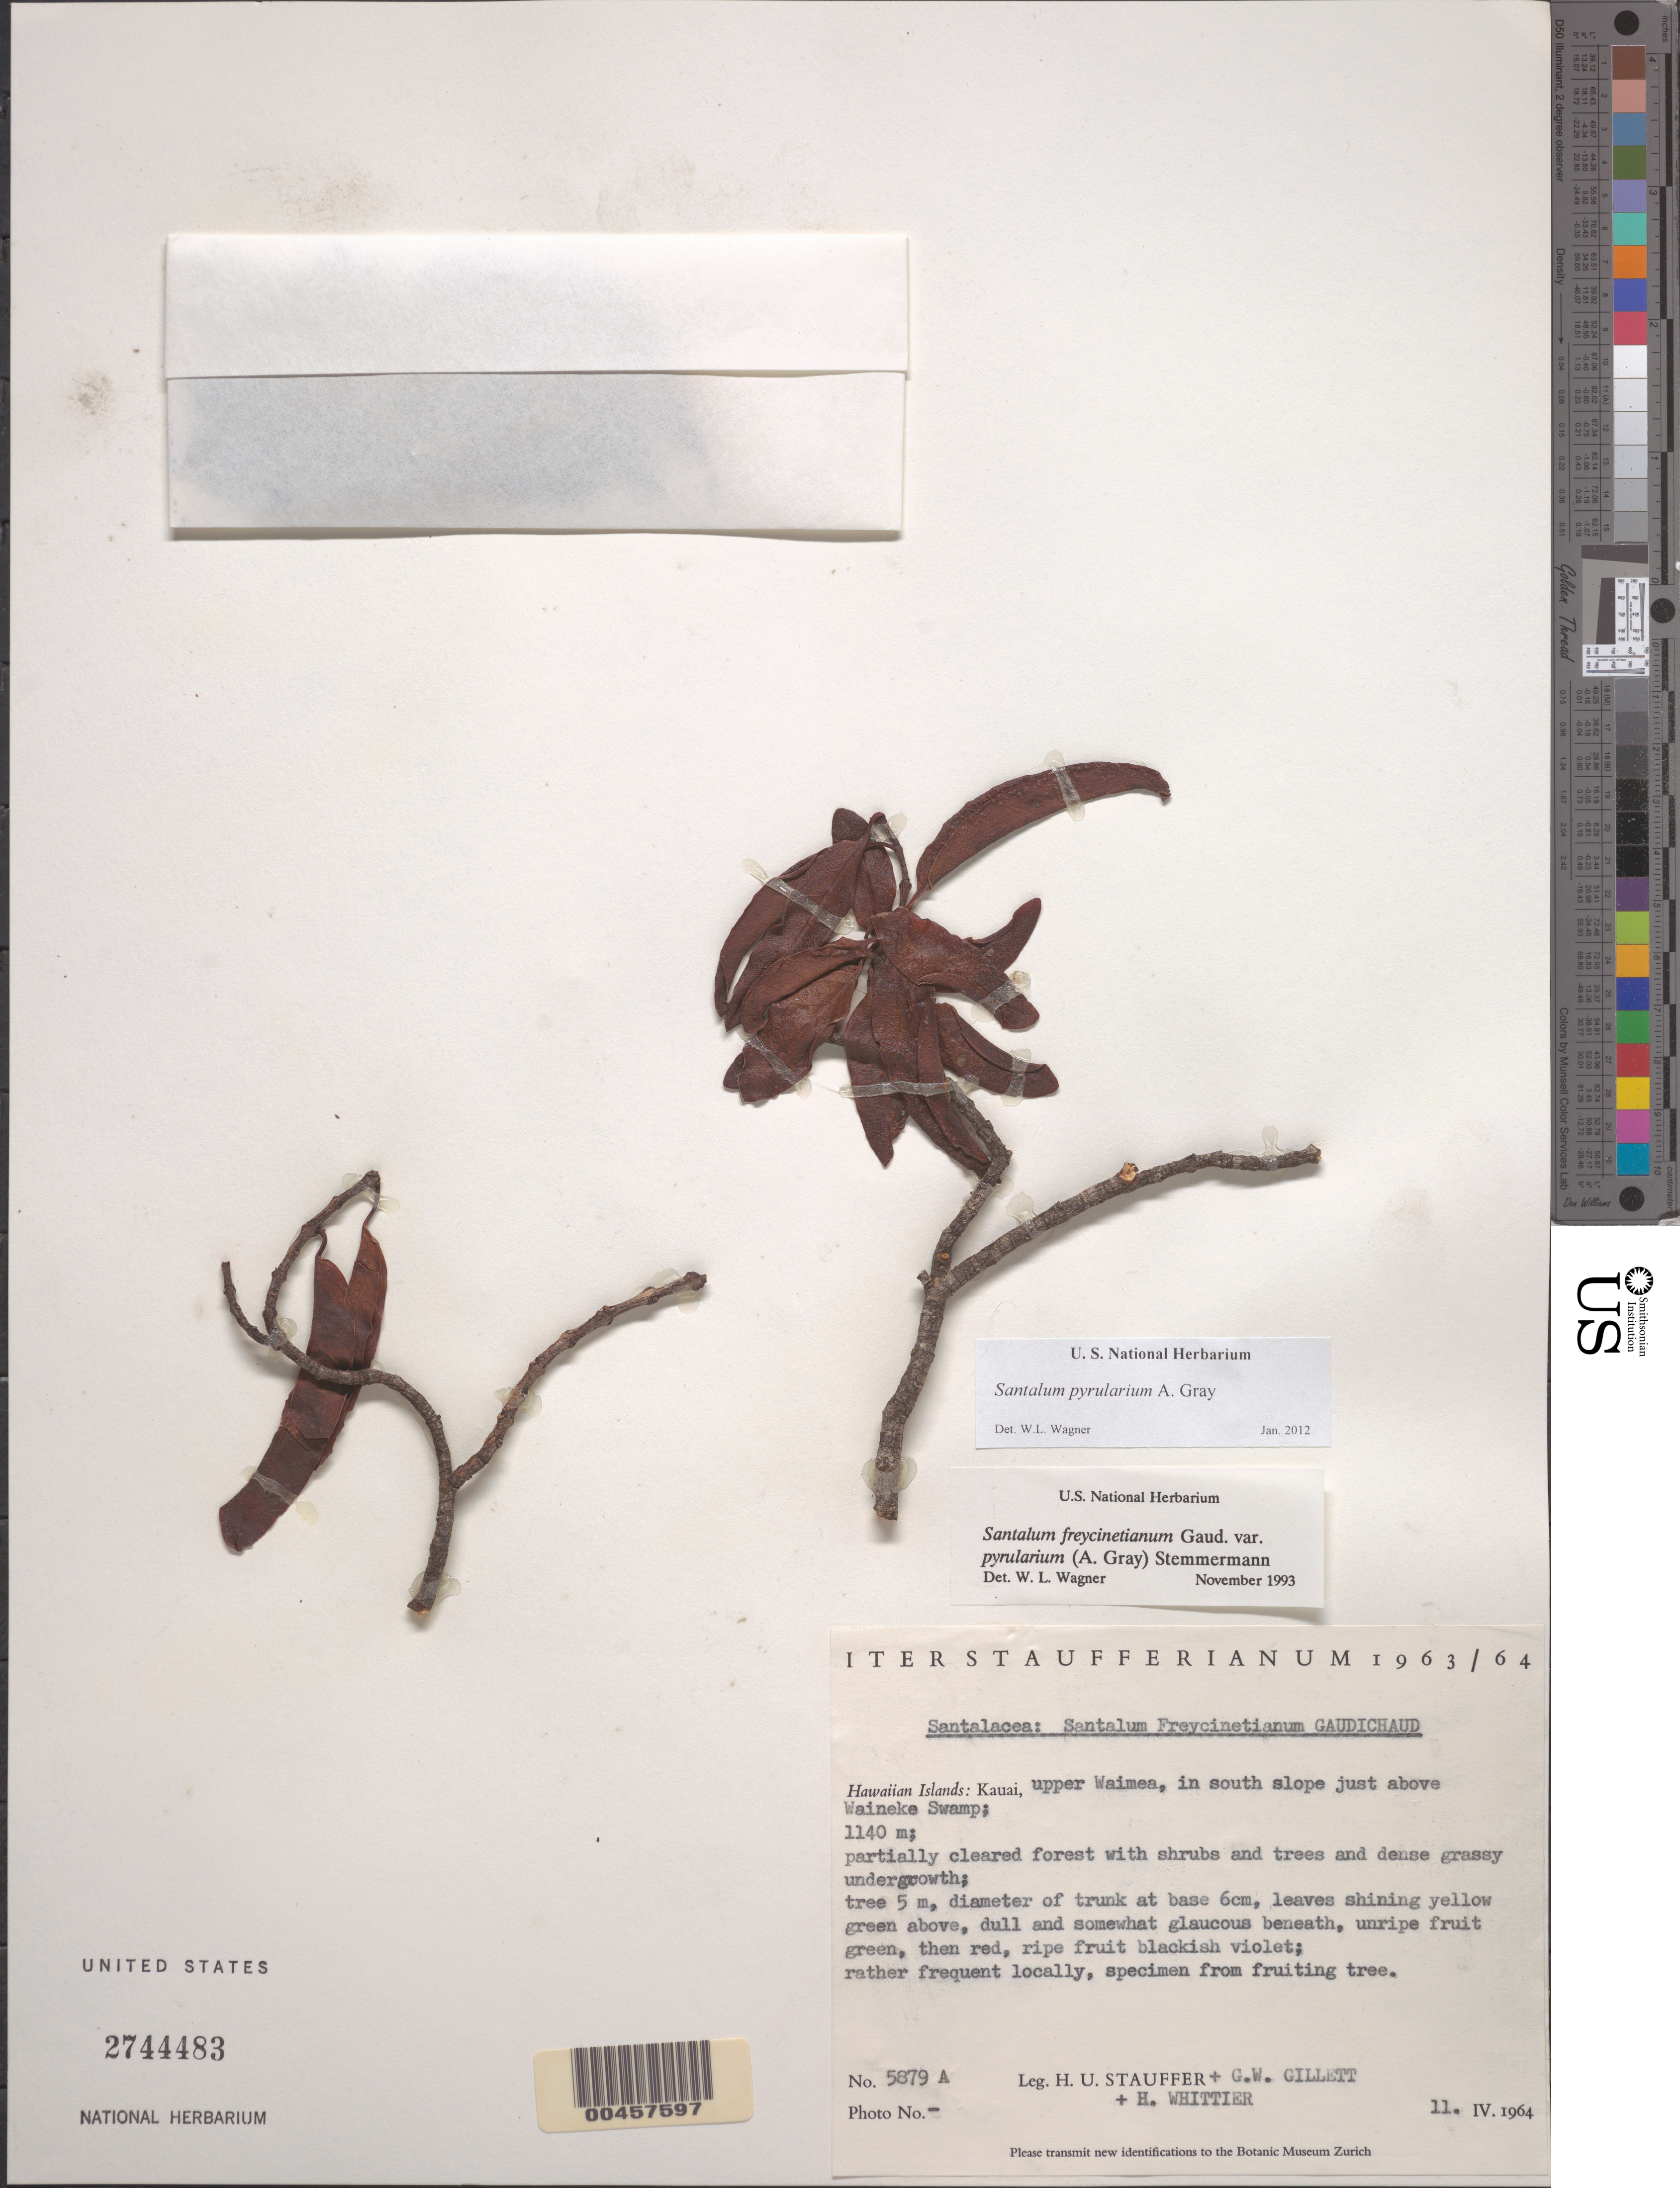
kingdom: Plantae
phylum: Tracheophyta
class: Magnoliopsida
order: Santalales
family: Santalaceae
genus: Santalum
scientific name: Santalum pyrularium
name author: A. Gray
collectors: H. U. Stauffer, G. Gillett & H. Whittier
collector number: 5879a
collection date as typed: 11 Apr 1964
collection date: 1964-04-11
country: United States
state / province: Hawaii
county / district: Kauai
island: Kaua'i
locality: Upper Waimea in S slope just above Waineke Swamp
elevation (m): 1140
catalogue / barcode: US 2744483